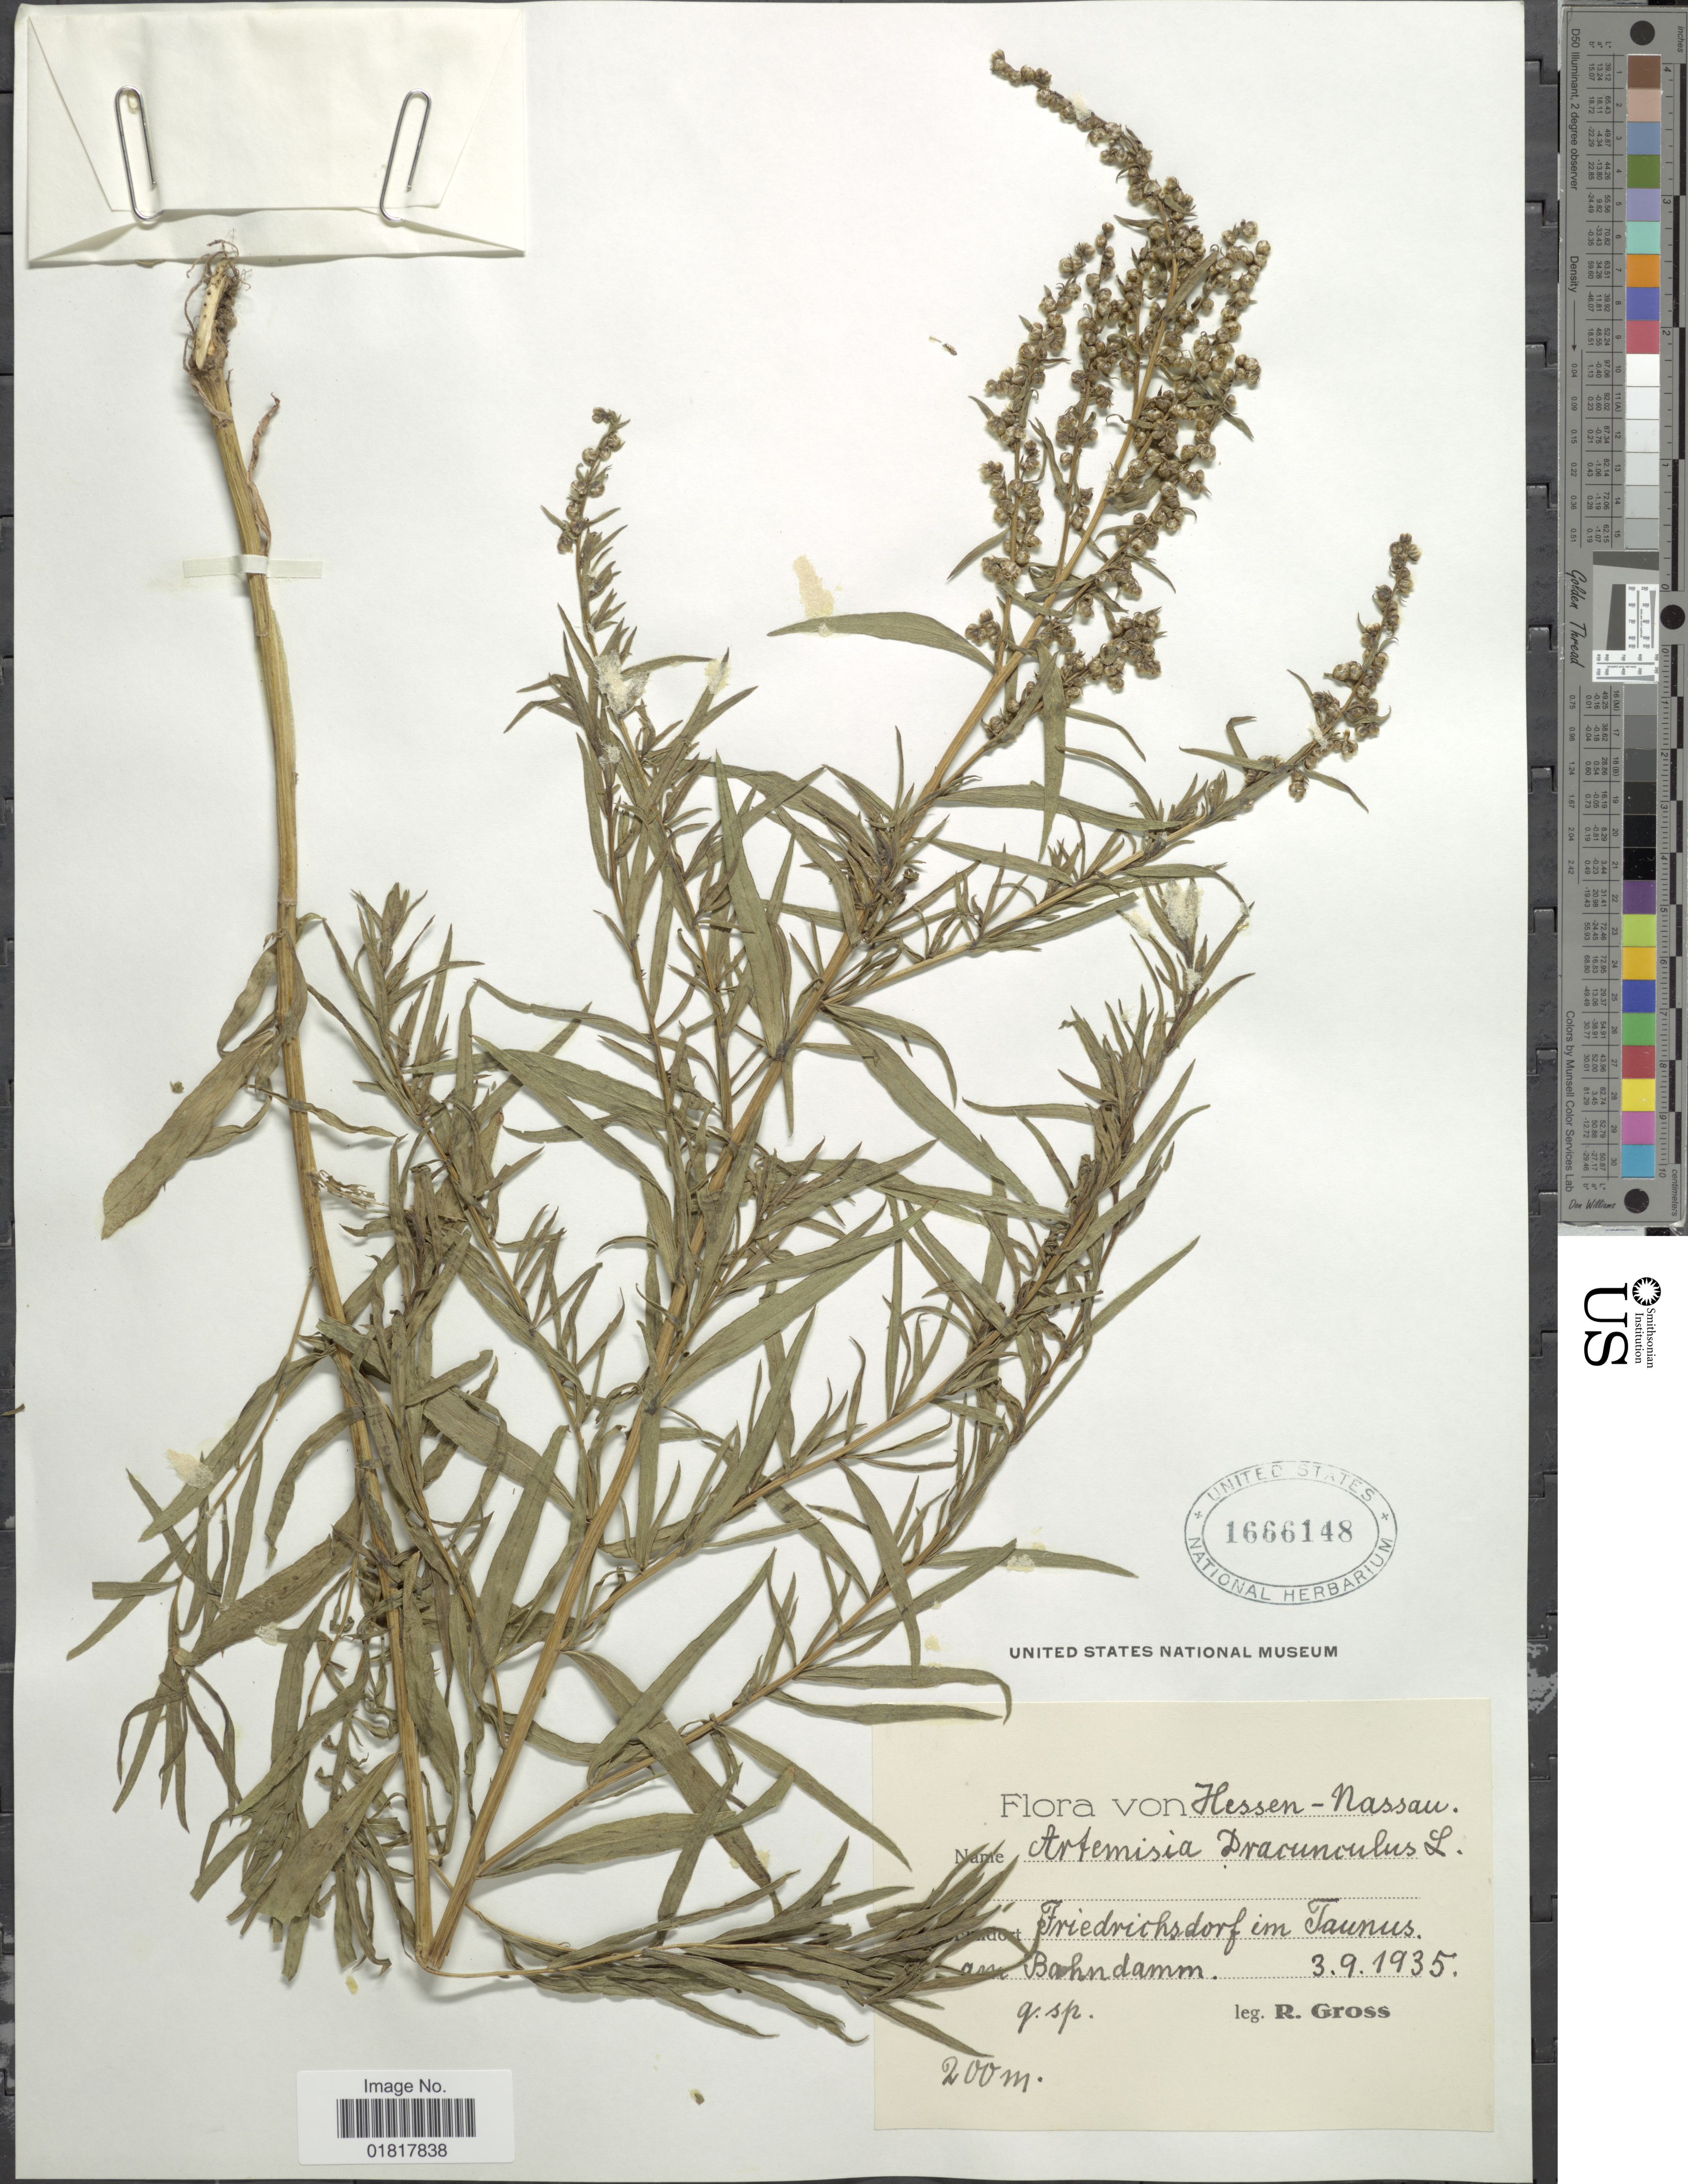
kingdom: Plantae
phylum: Tracheophyta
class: Magnoliopsida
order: Asterales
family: Asteraceae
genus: Artemisia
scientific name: Artemisia dracunculus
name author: L.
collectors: R. Gross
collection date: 1935-09-03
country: Germany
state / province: Hesse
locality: Hessen-Nassau, Friedrihsdorf in Taunus au Bohndamm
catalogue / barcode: US 166148